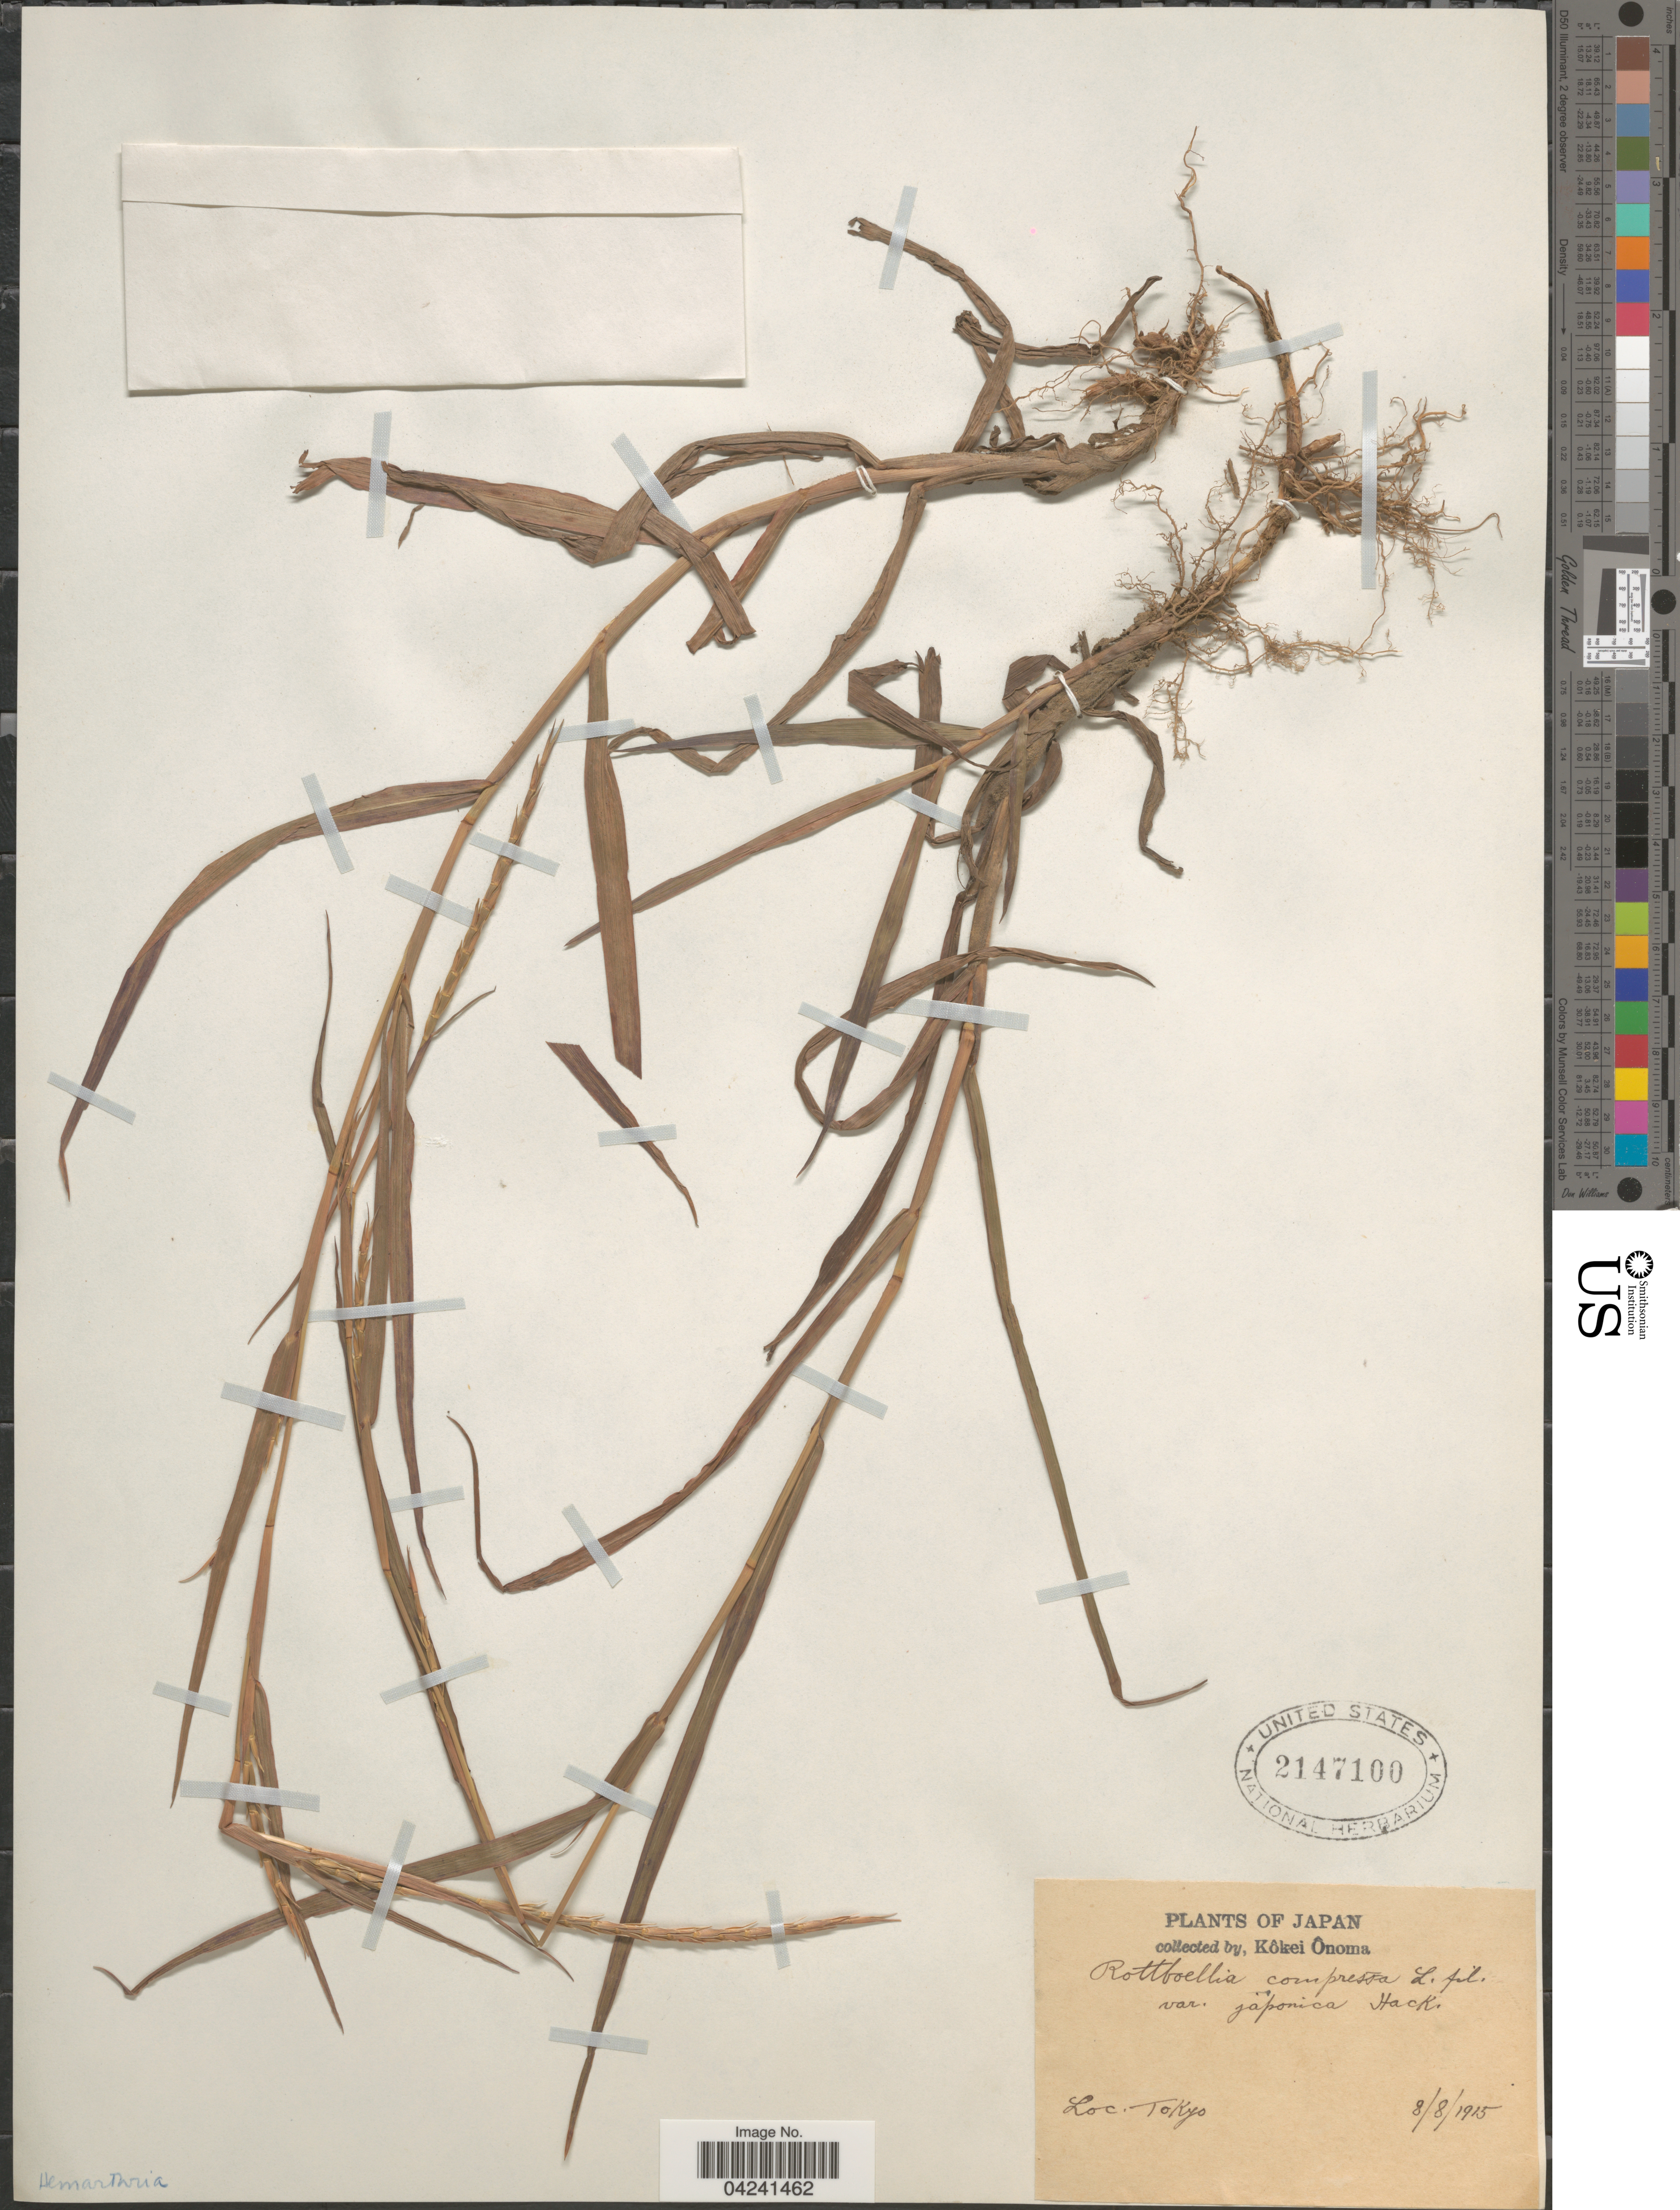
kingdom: Plantae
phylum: Tracheophyta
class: Liliopsida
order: Poales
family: Poaceae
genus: Hemarthria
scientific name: Hemarthria compressa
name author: (L.) R. Br.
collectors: K. Onoma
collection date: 1915-08-08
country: Japan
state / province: Tokyo, Federal City of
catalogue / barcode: US 2147100